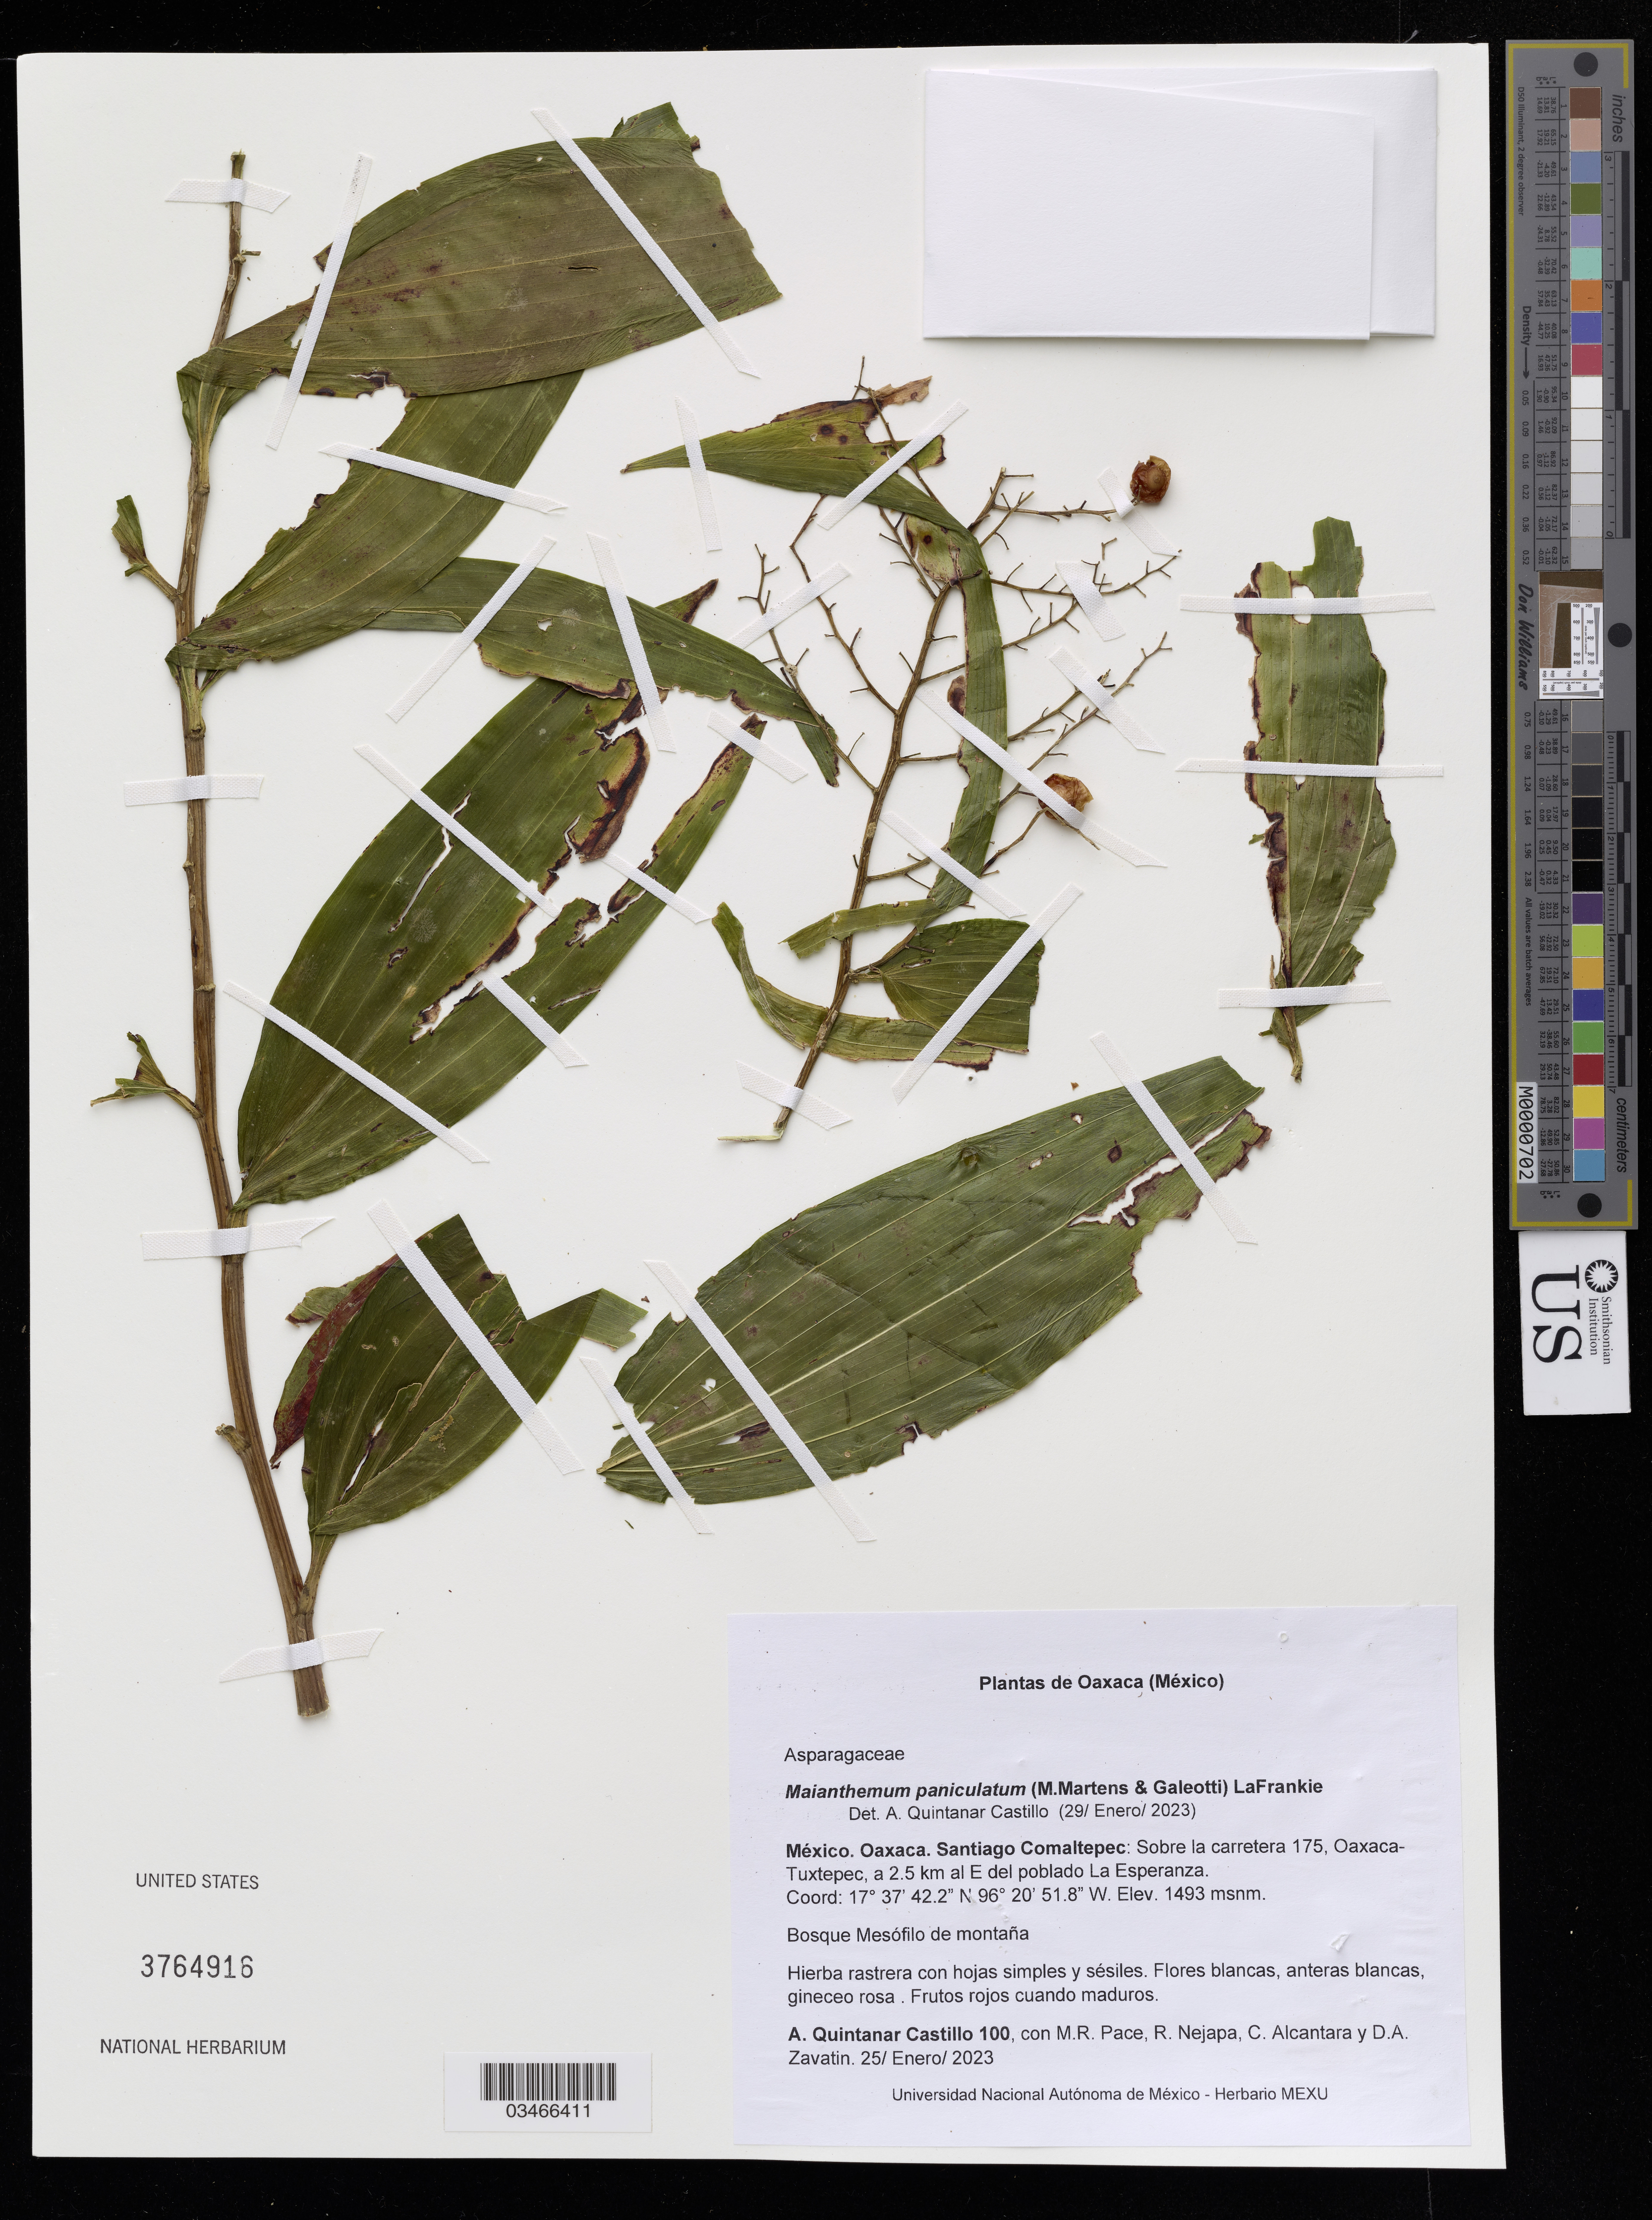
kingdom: Plantae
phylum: Tracheophyta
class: Liliopsida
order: Asparagales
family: Asparagaceae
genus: Maianthemum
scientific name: Maianthemum paniculatum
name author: (M. Martens & Galeotti) LaFrankie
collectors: M. R. Pace, R. Nejapa & C. Alcantara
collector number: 100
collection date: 2023-01-25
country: Mexico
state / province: Oaxaca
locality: Santiago Comaltepec: Sobre la carretera 175, Oaxaca-Tuxtepec, a 2.5 km al E del poblado La Esperanza.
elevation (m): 1493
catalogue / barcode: US 3764916